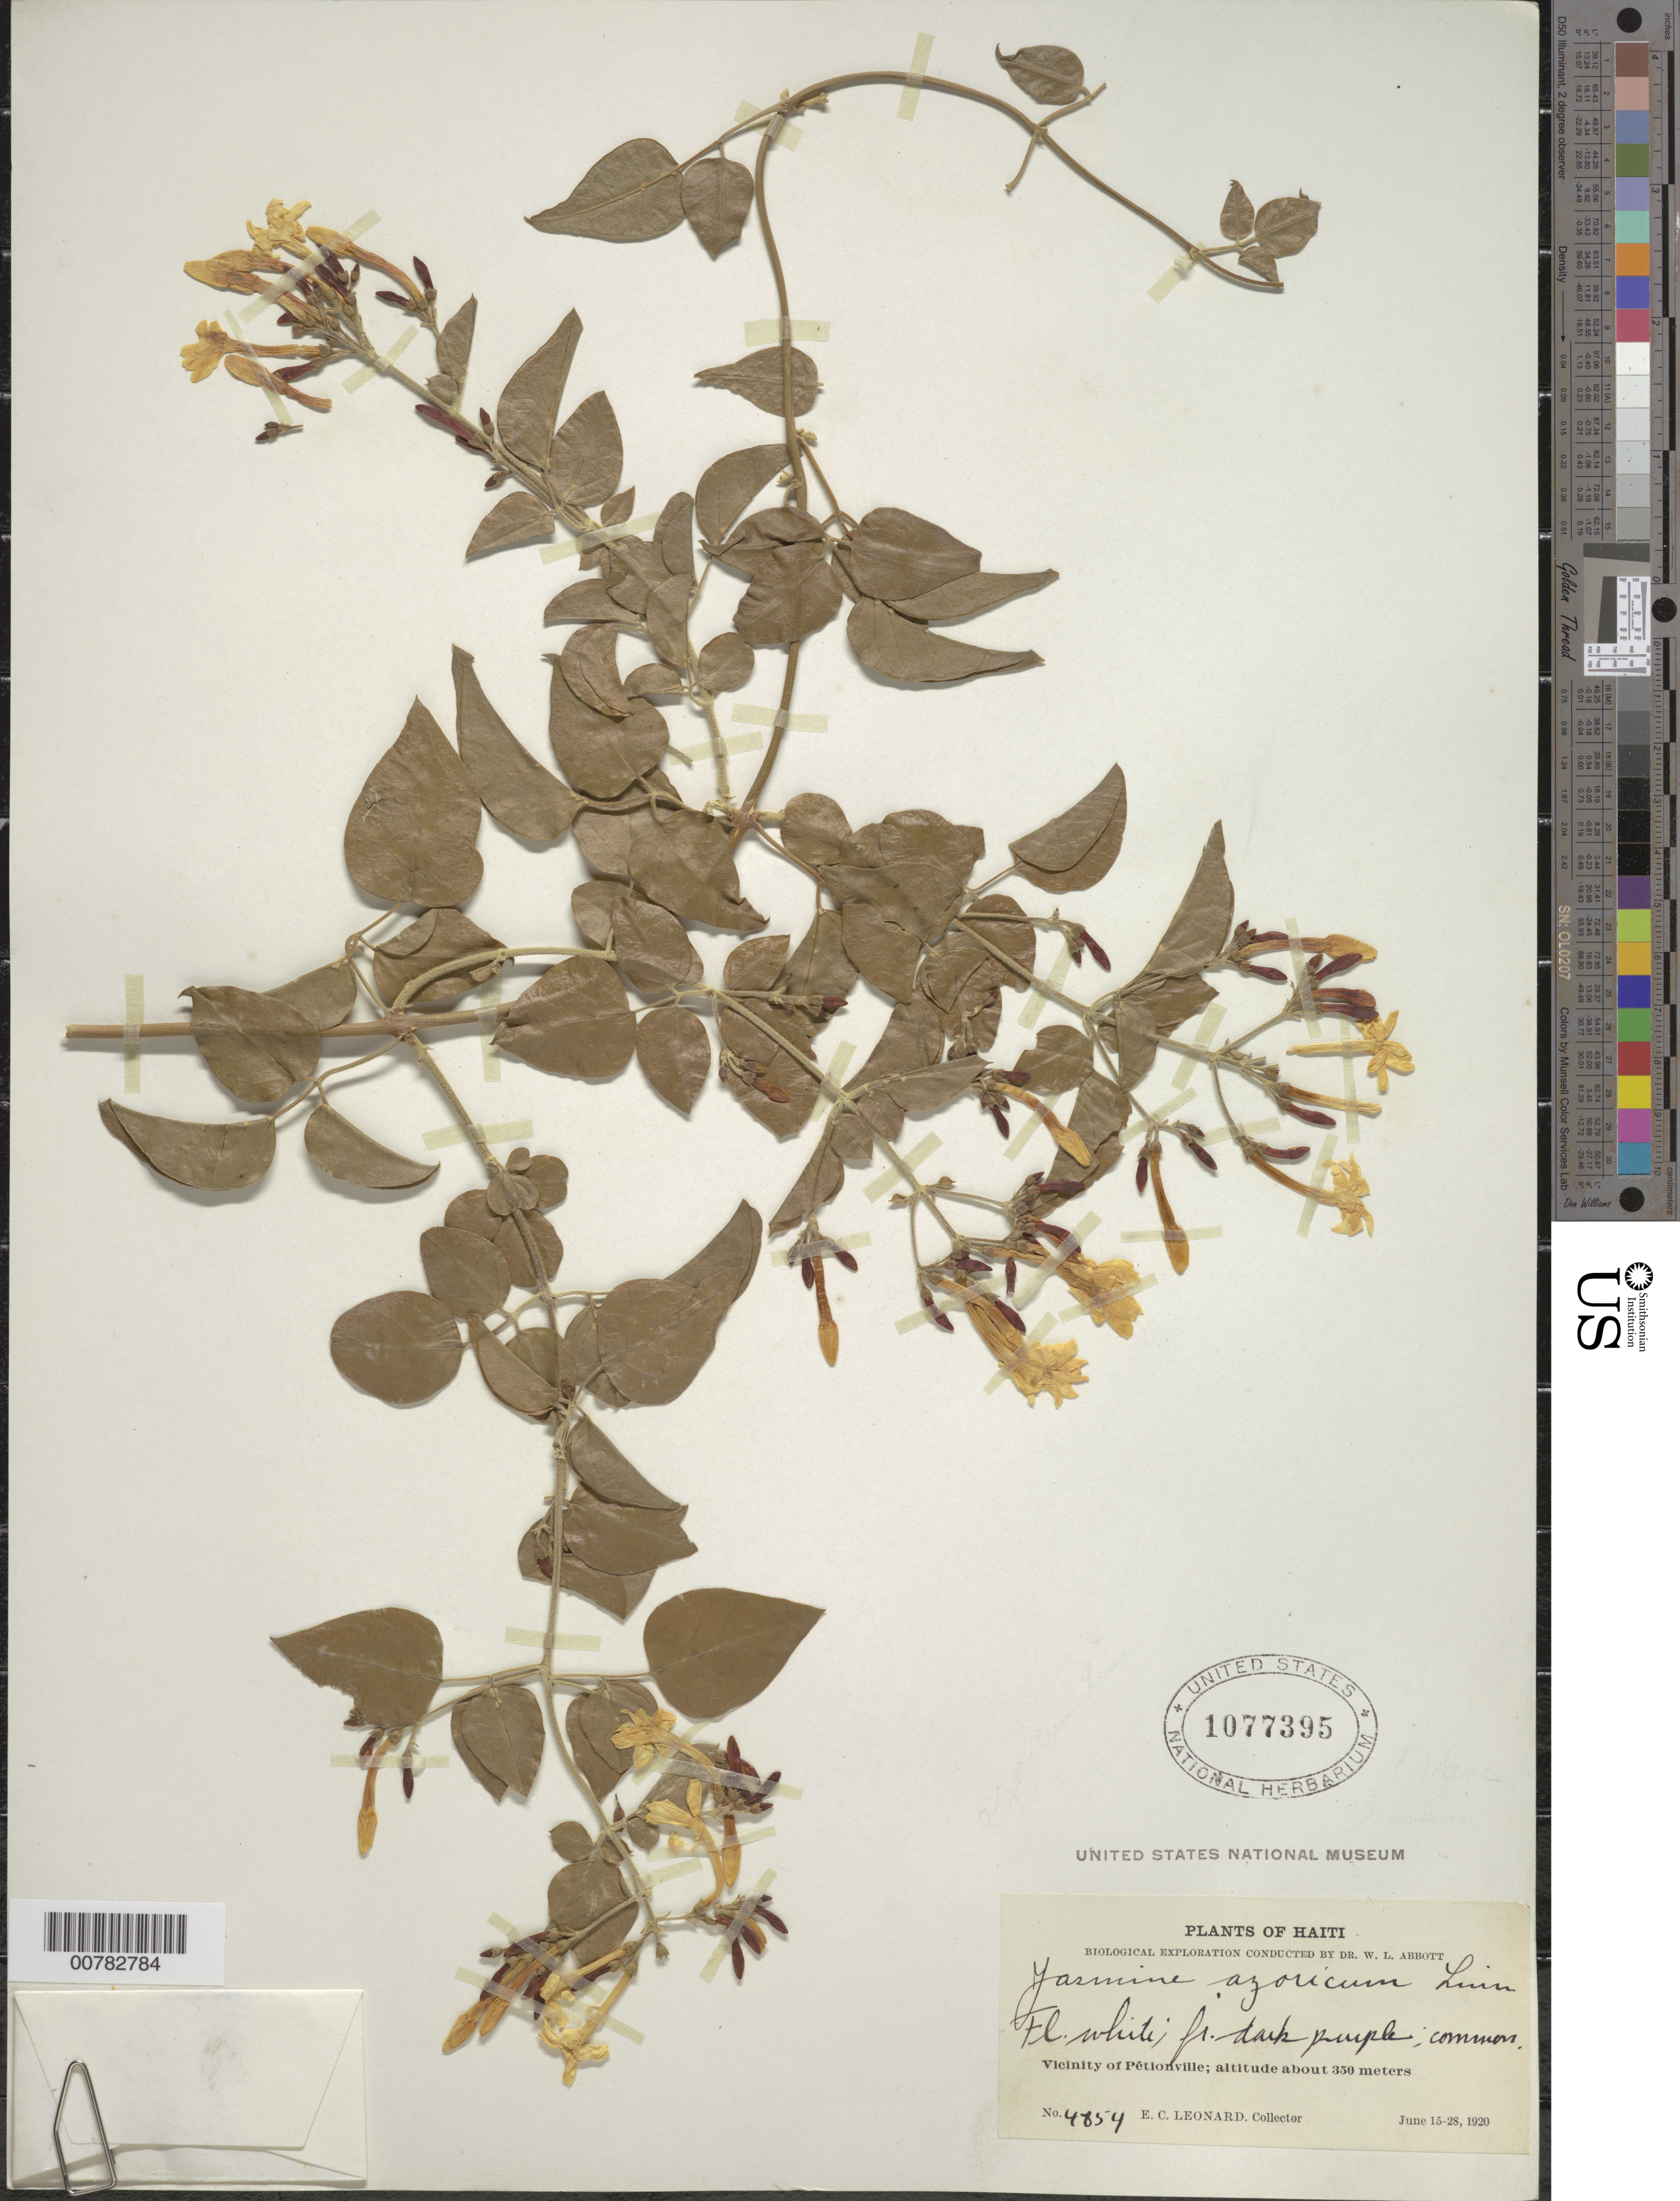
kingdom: Plantae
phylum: Tracheophyta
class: Magnoliopsida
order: Lamiales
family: Oleaceae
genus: Jasminum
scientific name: Jasminum fluminense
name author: Vell.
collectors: E. C. Leonard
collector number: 4854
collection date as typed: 15 Jun 1920 28 Jun 1920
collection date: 1920-06-15/1920-06-28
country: Haiti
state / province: Ouest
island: Hispaniola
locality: Vicinity of Pétionville.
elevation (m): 350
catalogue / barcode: US 1077395